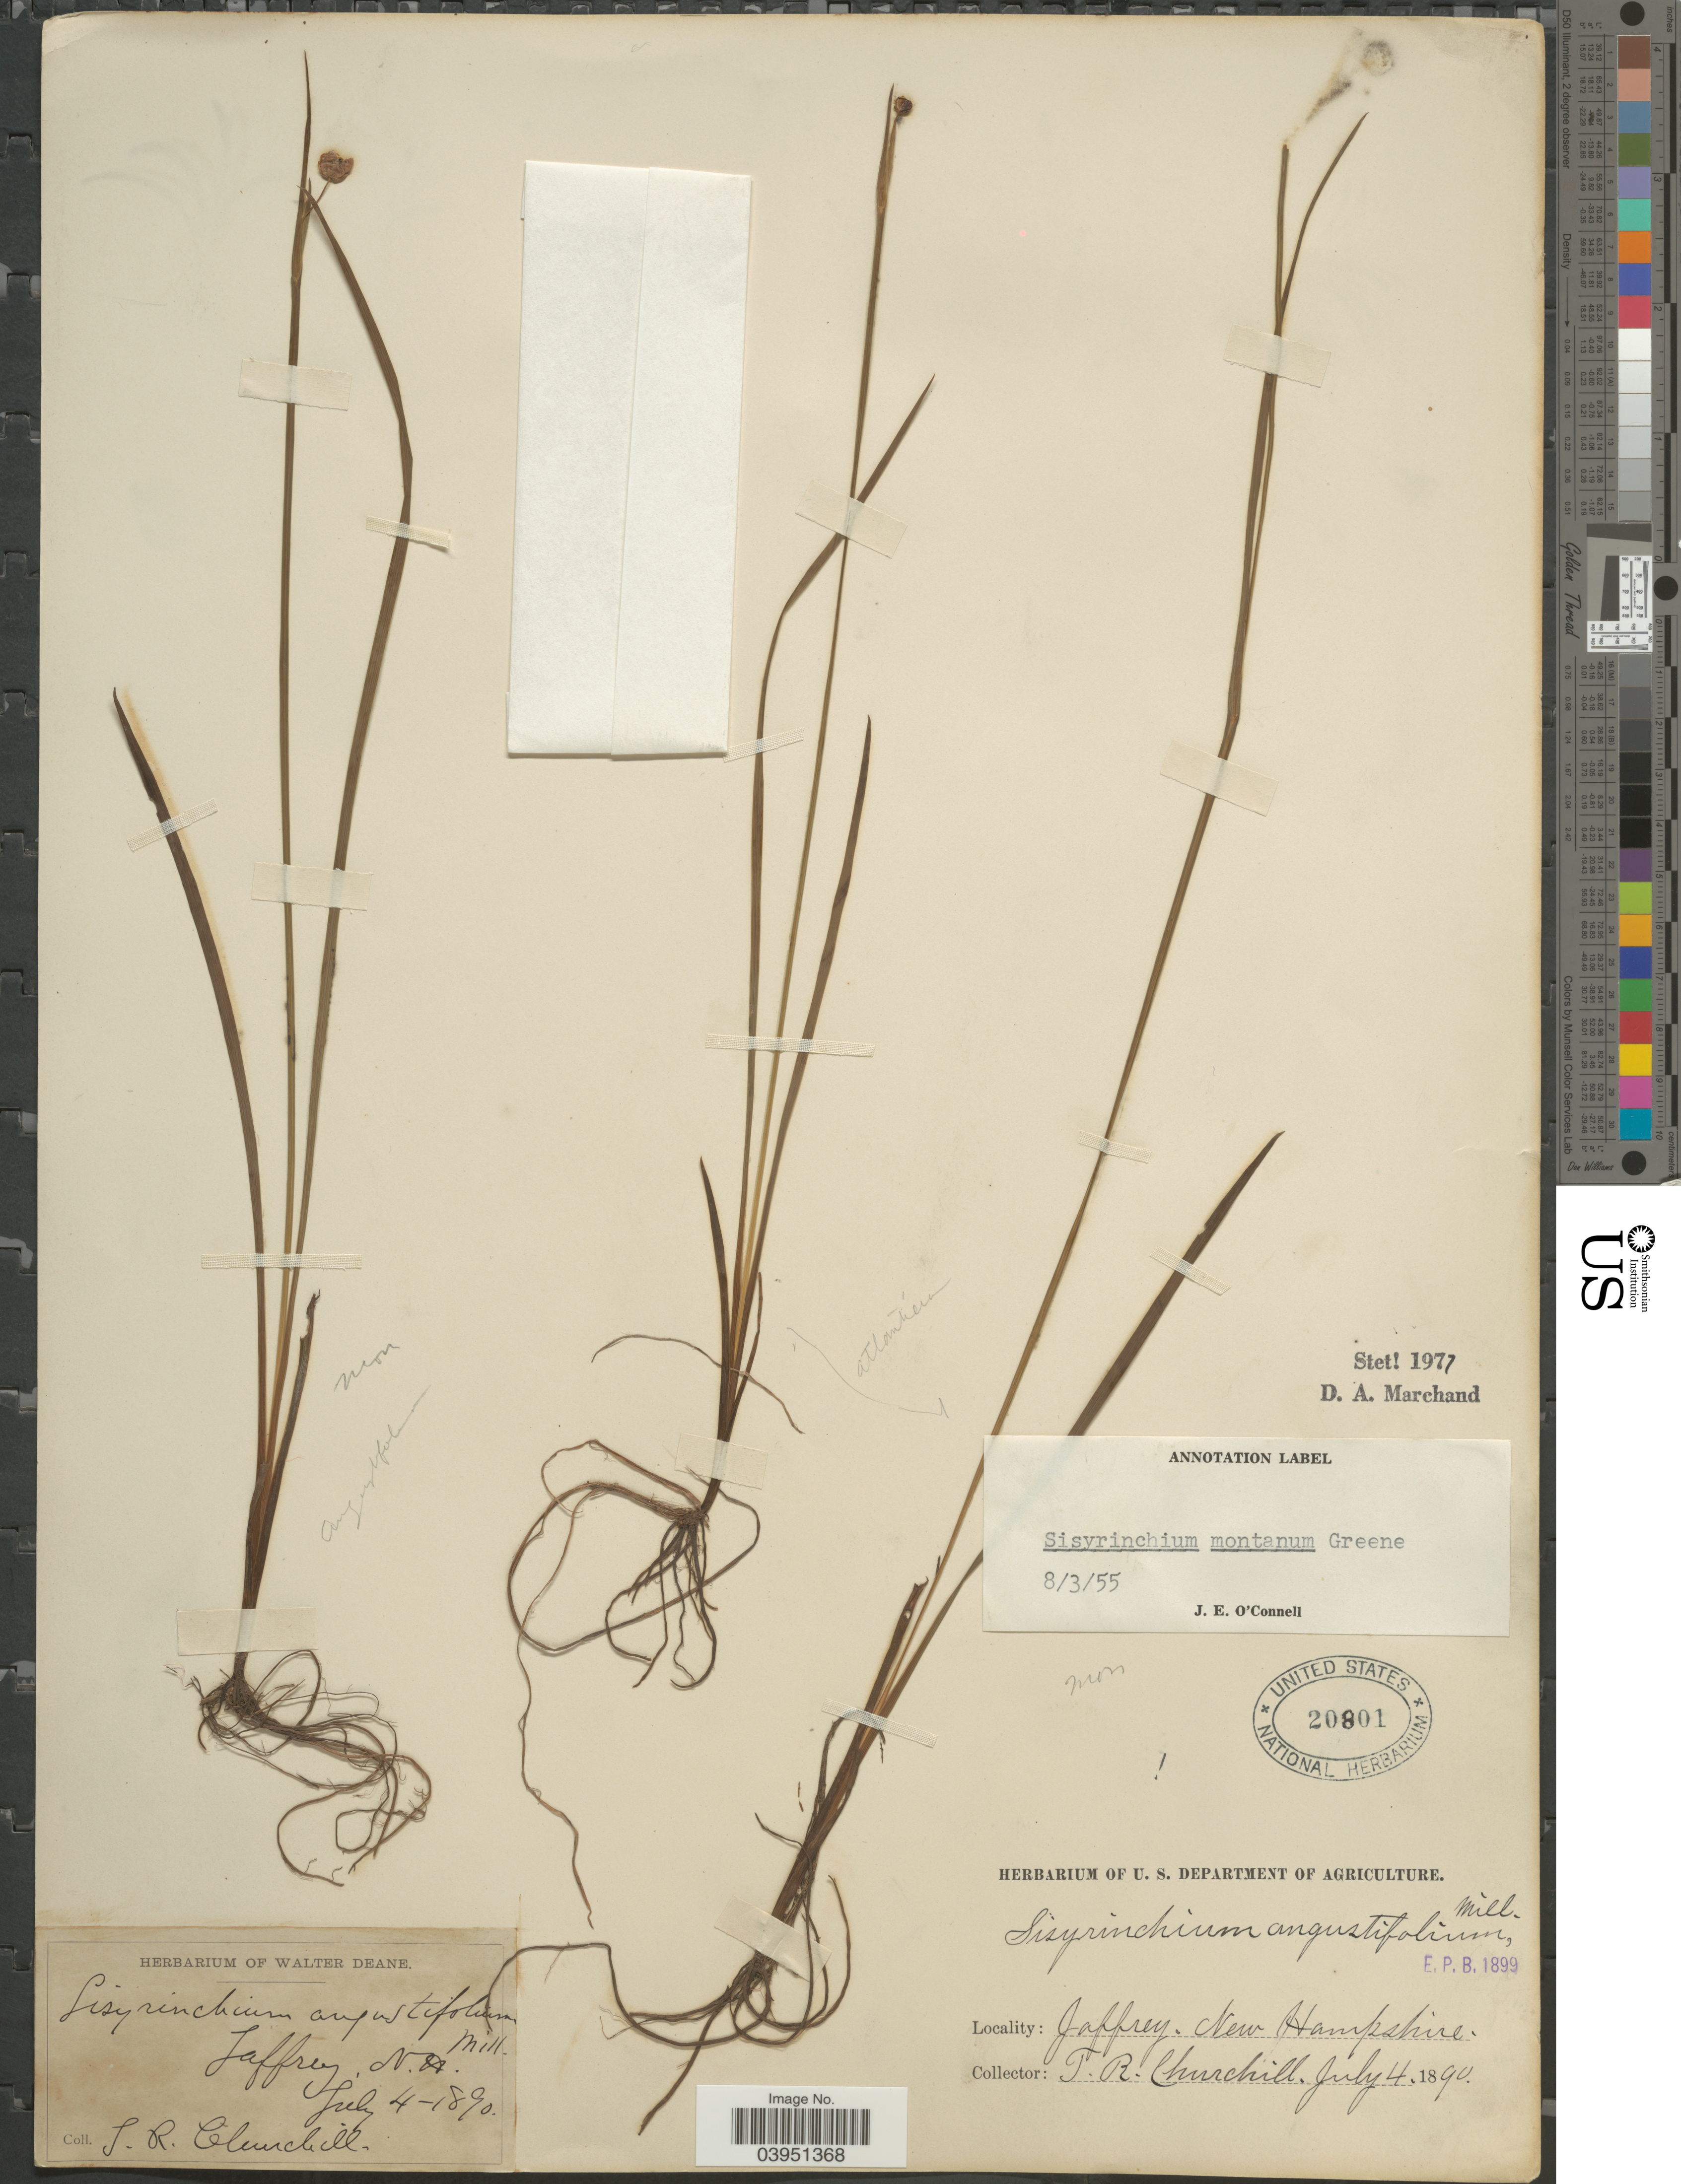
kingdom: Plantae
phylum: Tracheophyta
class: Liliopsida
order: Asparagales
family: Iridaceae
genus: Sisyrinchium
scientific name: Sisyrinchium montanum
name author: Greene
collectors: T. Churchill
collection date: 1890-07-04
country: United States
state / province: New Hampshire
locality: Jaffrey.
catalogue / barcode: US 20801